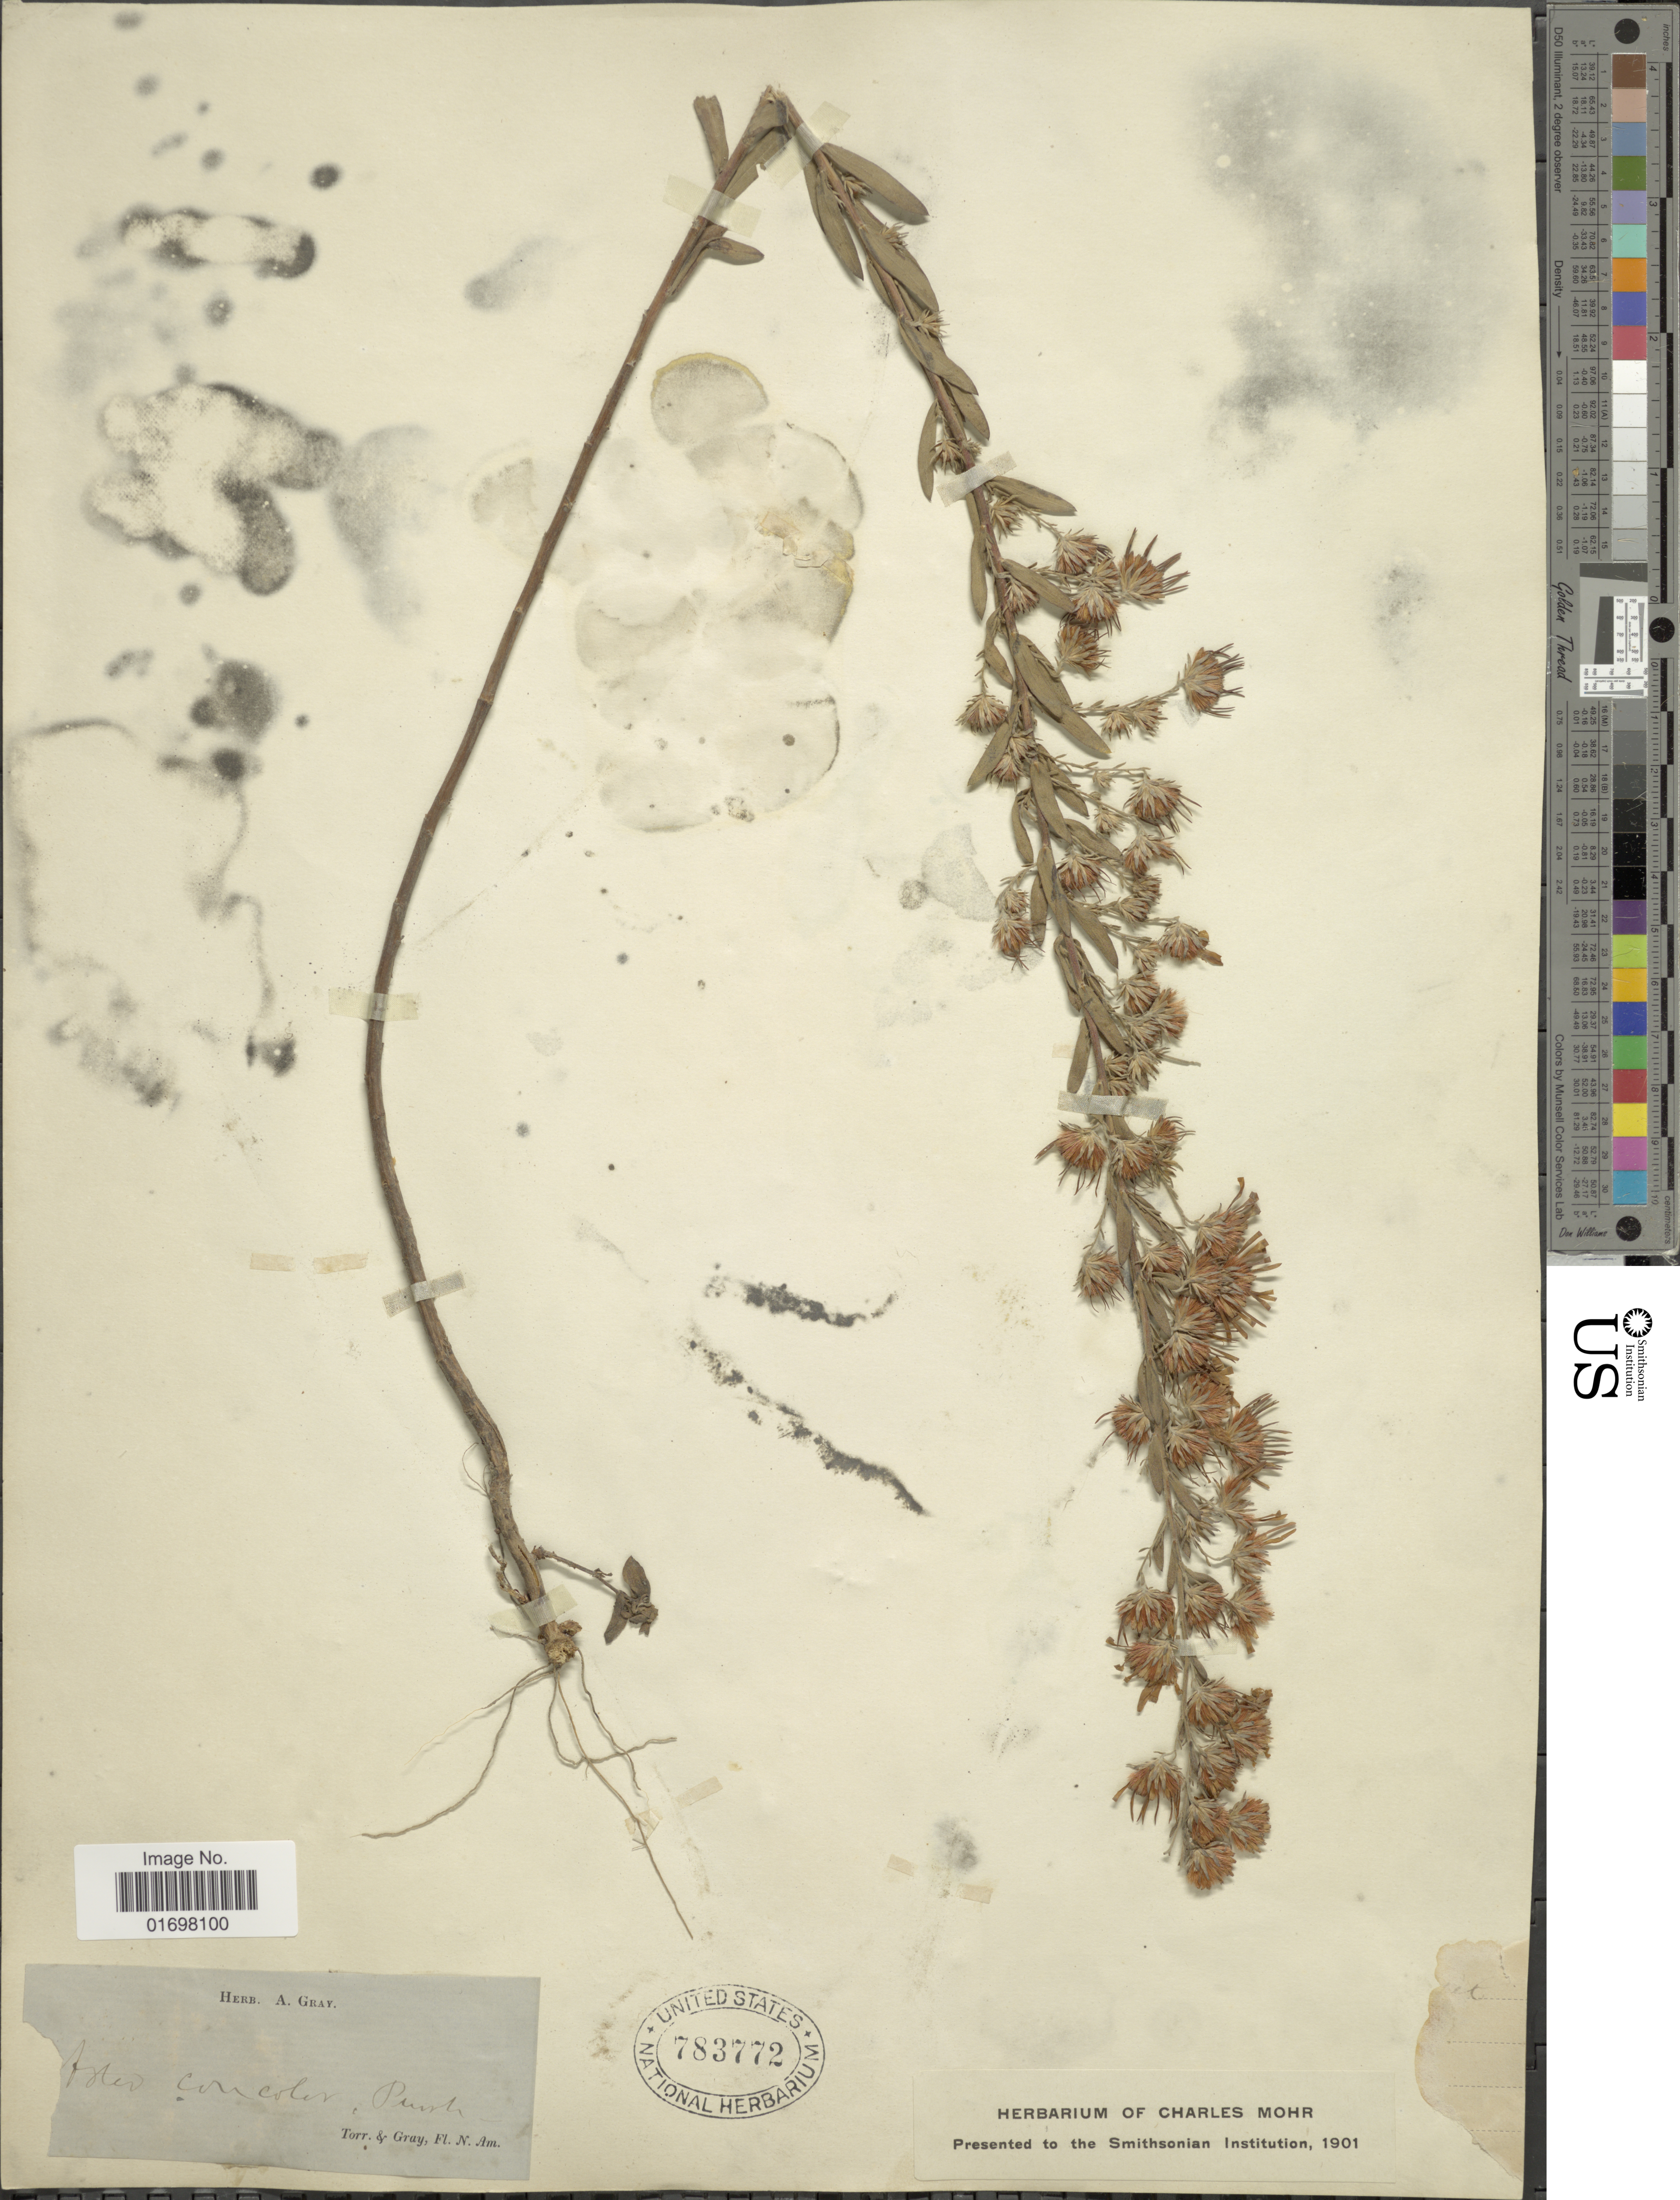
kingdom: Plantae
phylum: Tracheophyta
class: Magnoliopsida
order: Asterales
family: Asteraceae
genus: Symphyotrichum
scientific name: Symphyotrichum concolor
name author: (L.) G.L. Nesom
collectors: J. Torrey & -- Gray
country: United States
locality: N. Am.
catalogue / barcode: US 783772